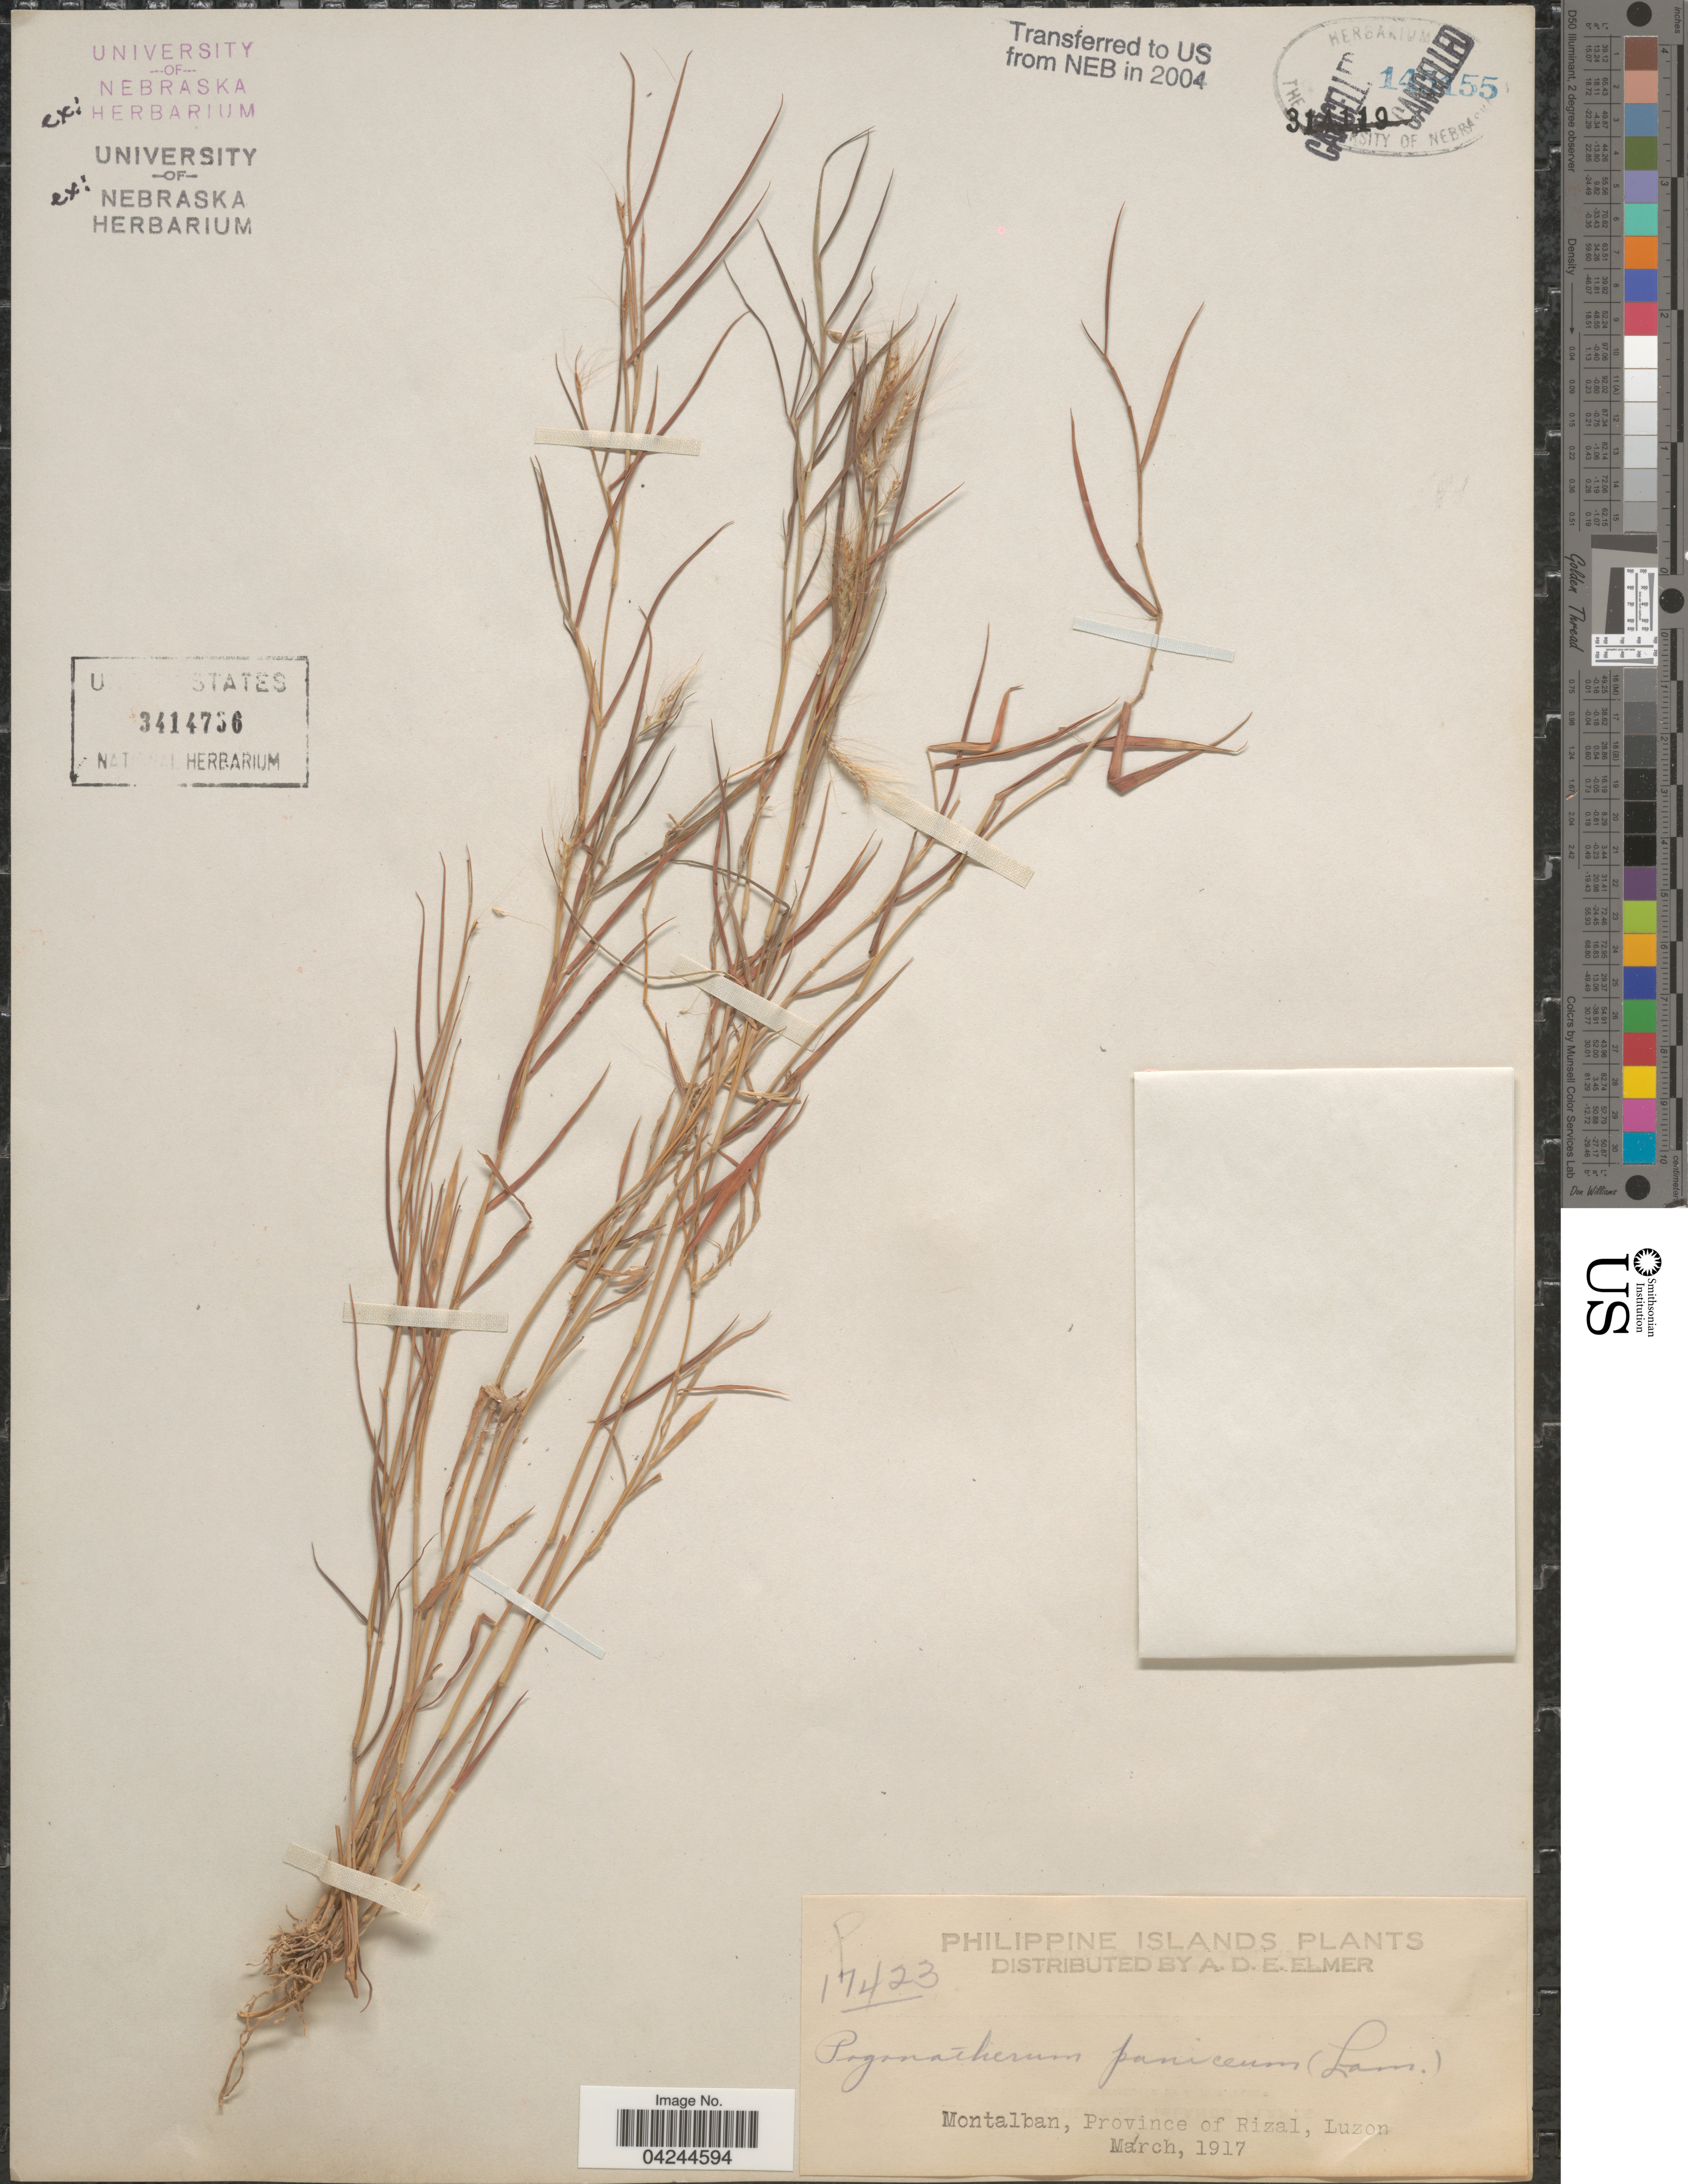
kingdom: Plantae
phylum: Tracheophyta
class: Liliopsida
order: Poales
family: Poaceae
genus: Pogonatherum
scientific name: Pogonatherum crinitum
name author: (Thunb.) Kunth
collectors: A. D. E. Elmer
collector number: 17423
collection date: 1917-03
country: Philippines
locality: Philippine Islands. Montalban, Province of Rizal.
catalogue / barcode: US 3414736